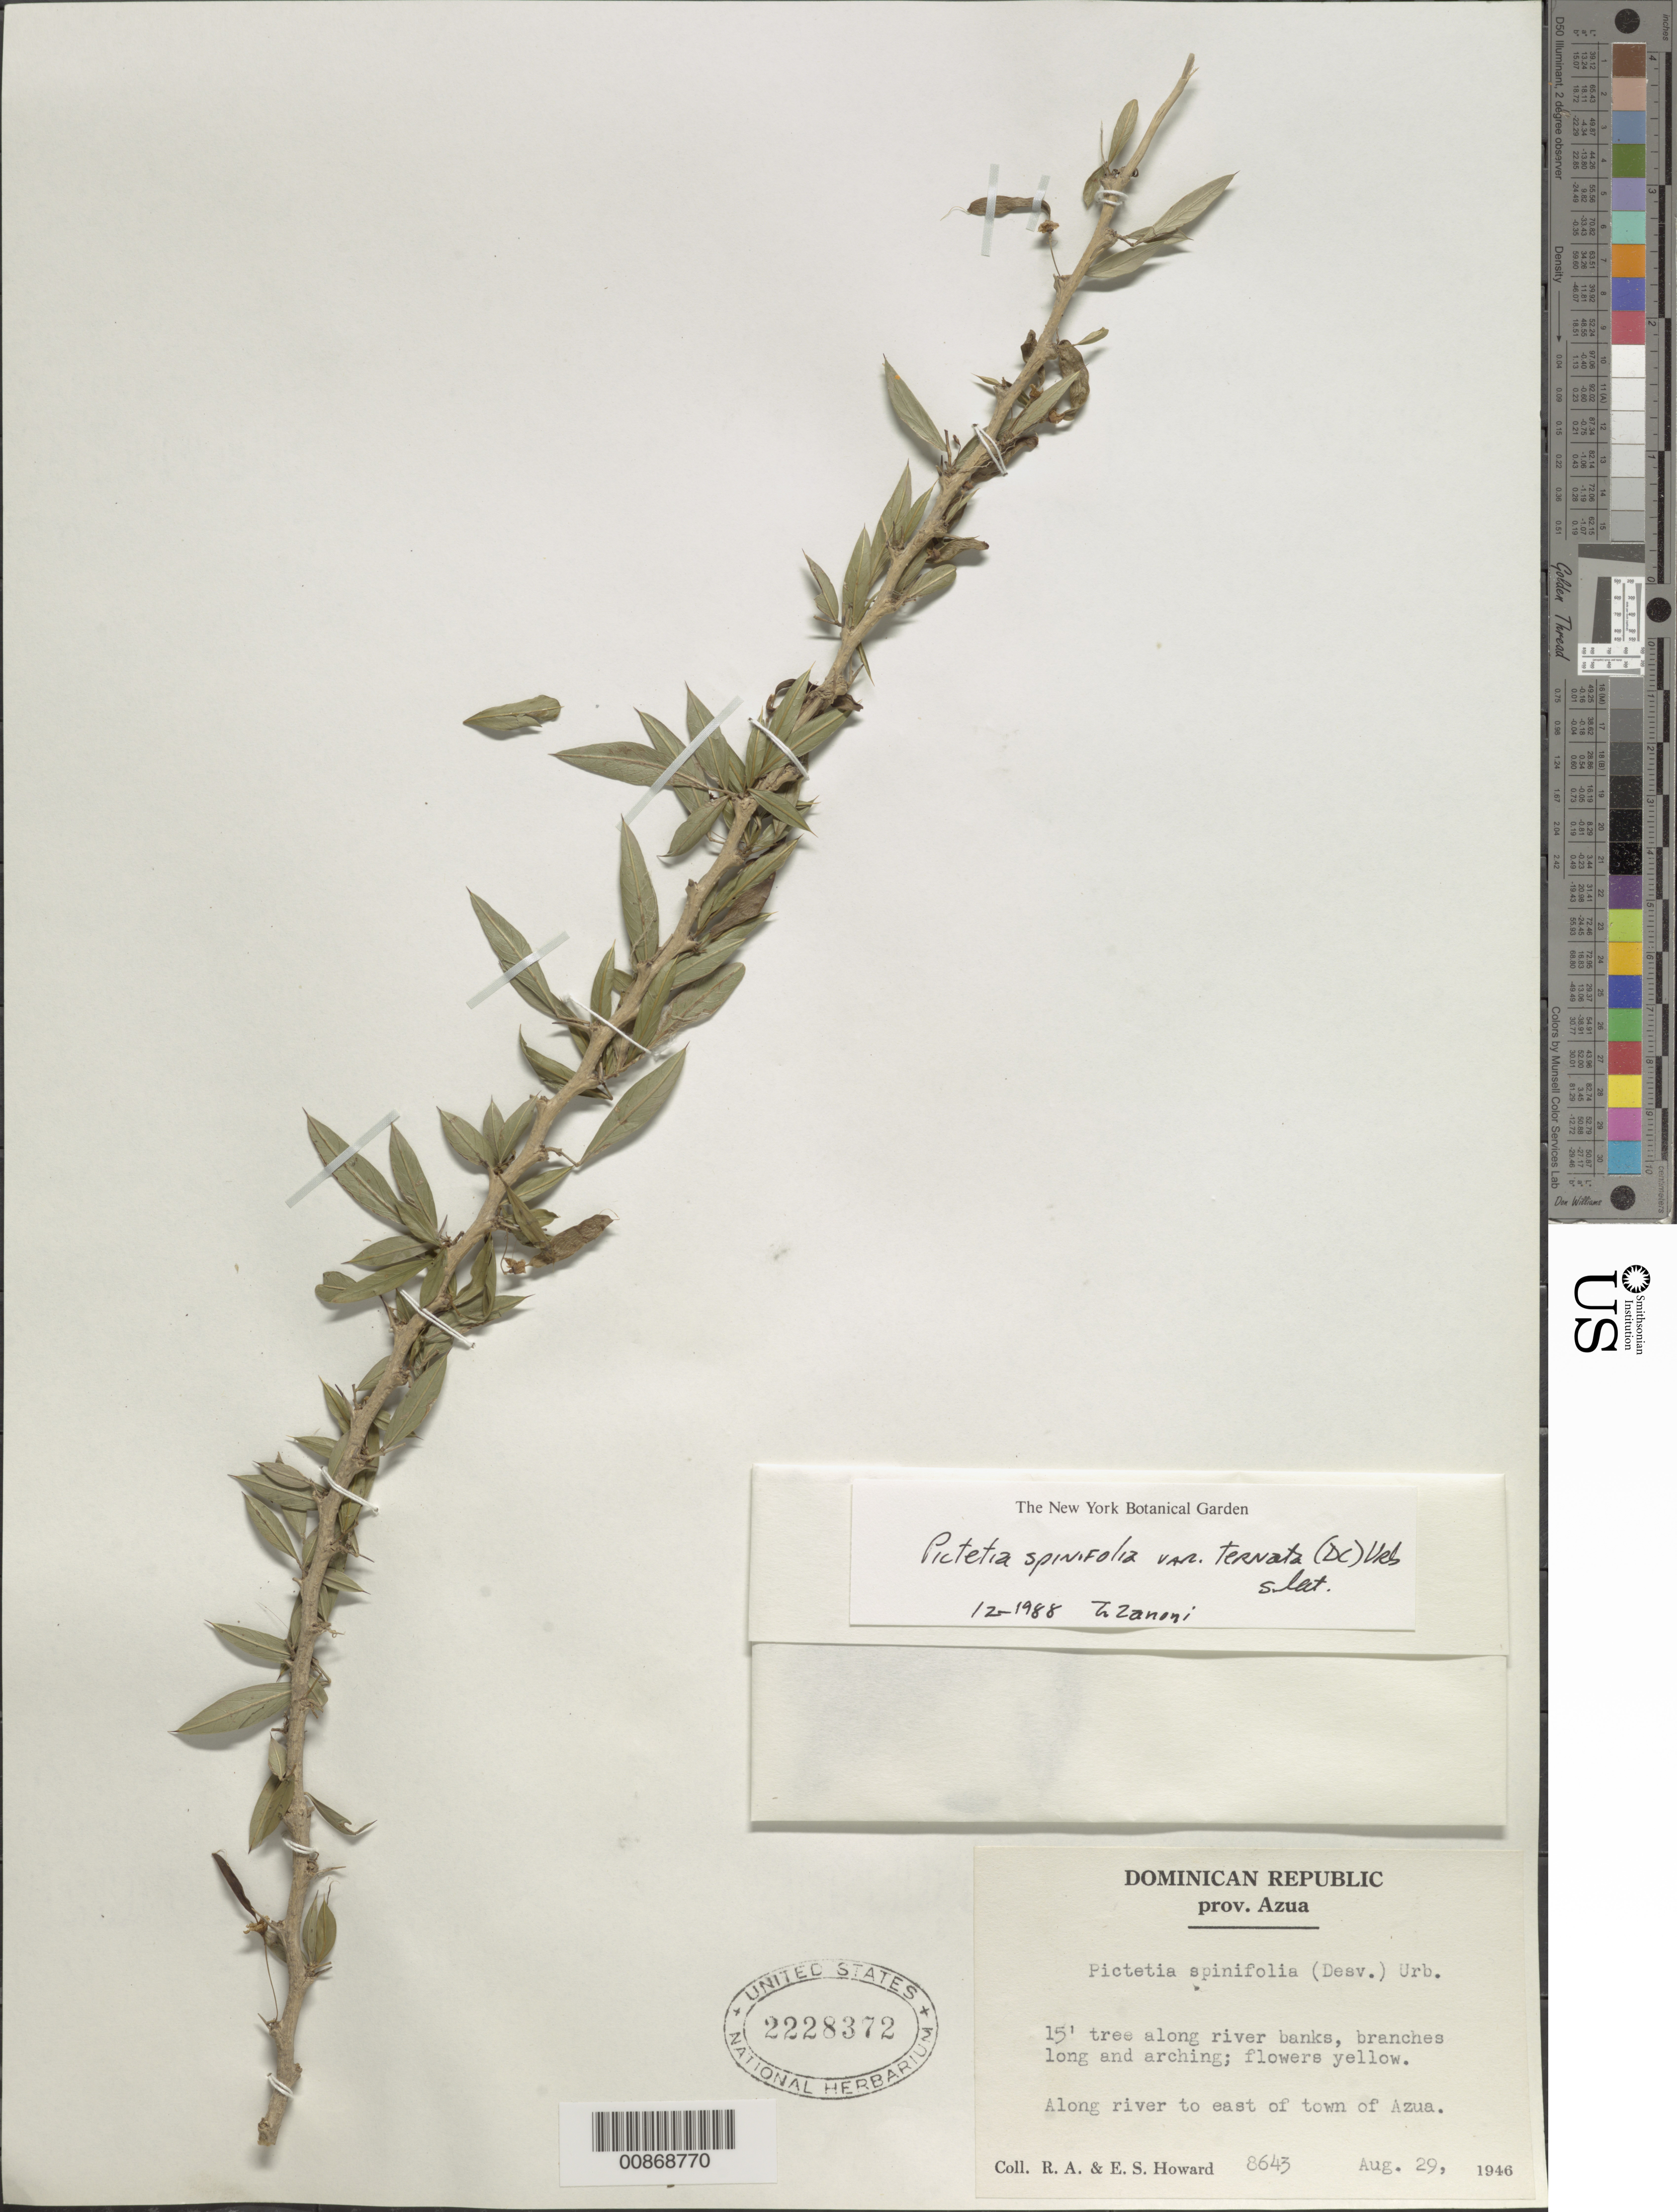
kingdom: Plantae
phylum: Tracheophyta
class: Magnoliopsida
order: Fabales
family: Fabaceae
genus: Pictetia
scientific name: Pictetia spinifolia var. ternata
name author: (Spreng. ex DC.) Urb.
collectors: R. A. Howard & E. S. Howard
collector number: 8643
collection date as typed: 29 Aug 1946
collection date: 1946-08-29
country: Dominican Republic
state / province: Azua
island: Hispaniola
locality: Along river to east of town of Azua.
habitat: Along river banks.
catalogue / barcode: US 2228372